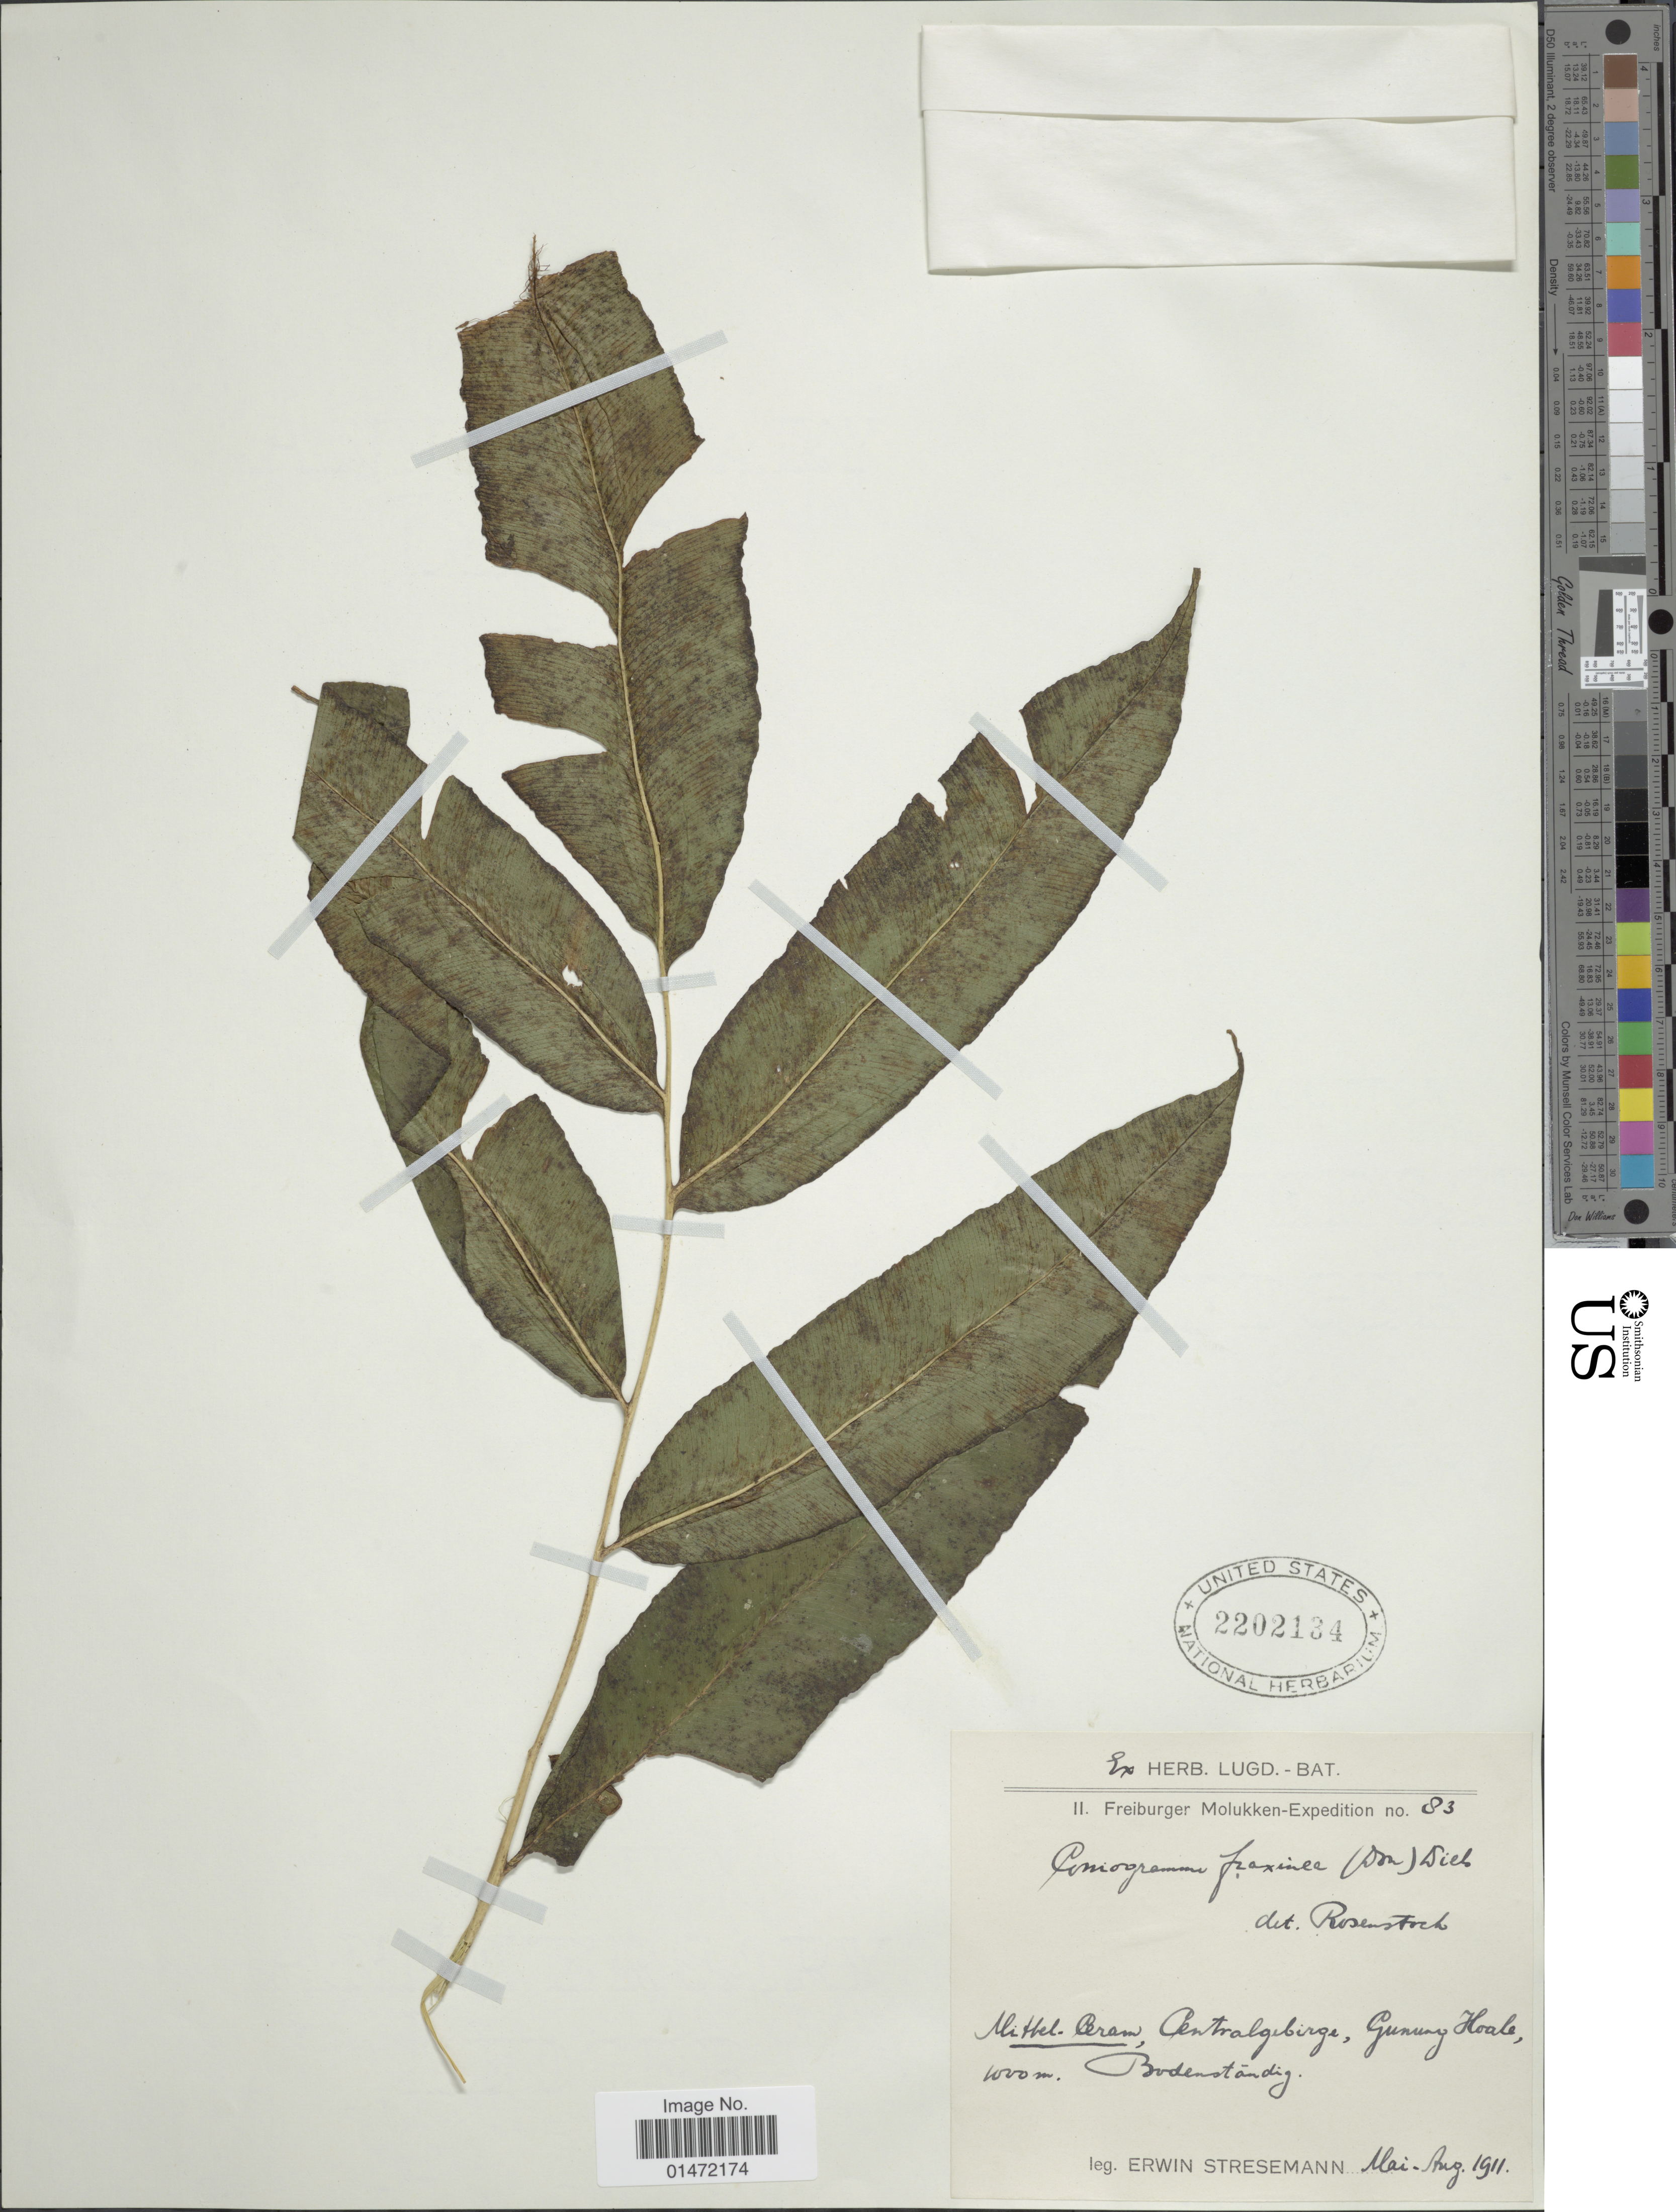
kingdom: Plantae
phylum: Tracheophyta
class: Polypodiopsida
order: Polypodiales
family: Pteridaceae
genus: Coniogramme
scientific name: Coniogramme fraxinea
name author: (D. Don) Diels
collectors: E. Stresemann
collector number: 83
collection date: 1911-05/1911-08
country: Indonesia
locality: Mitbel-Ceram, Centralgebirge, Gunung Hoale, Bodenstandig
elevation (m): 1000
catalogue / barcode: US 2202134